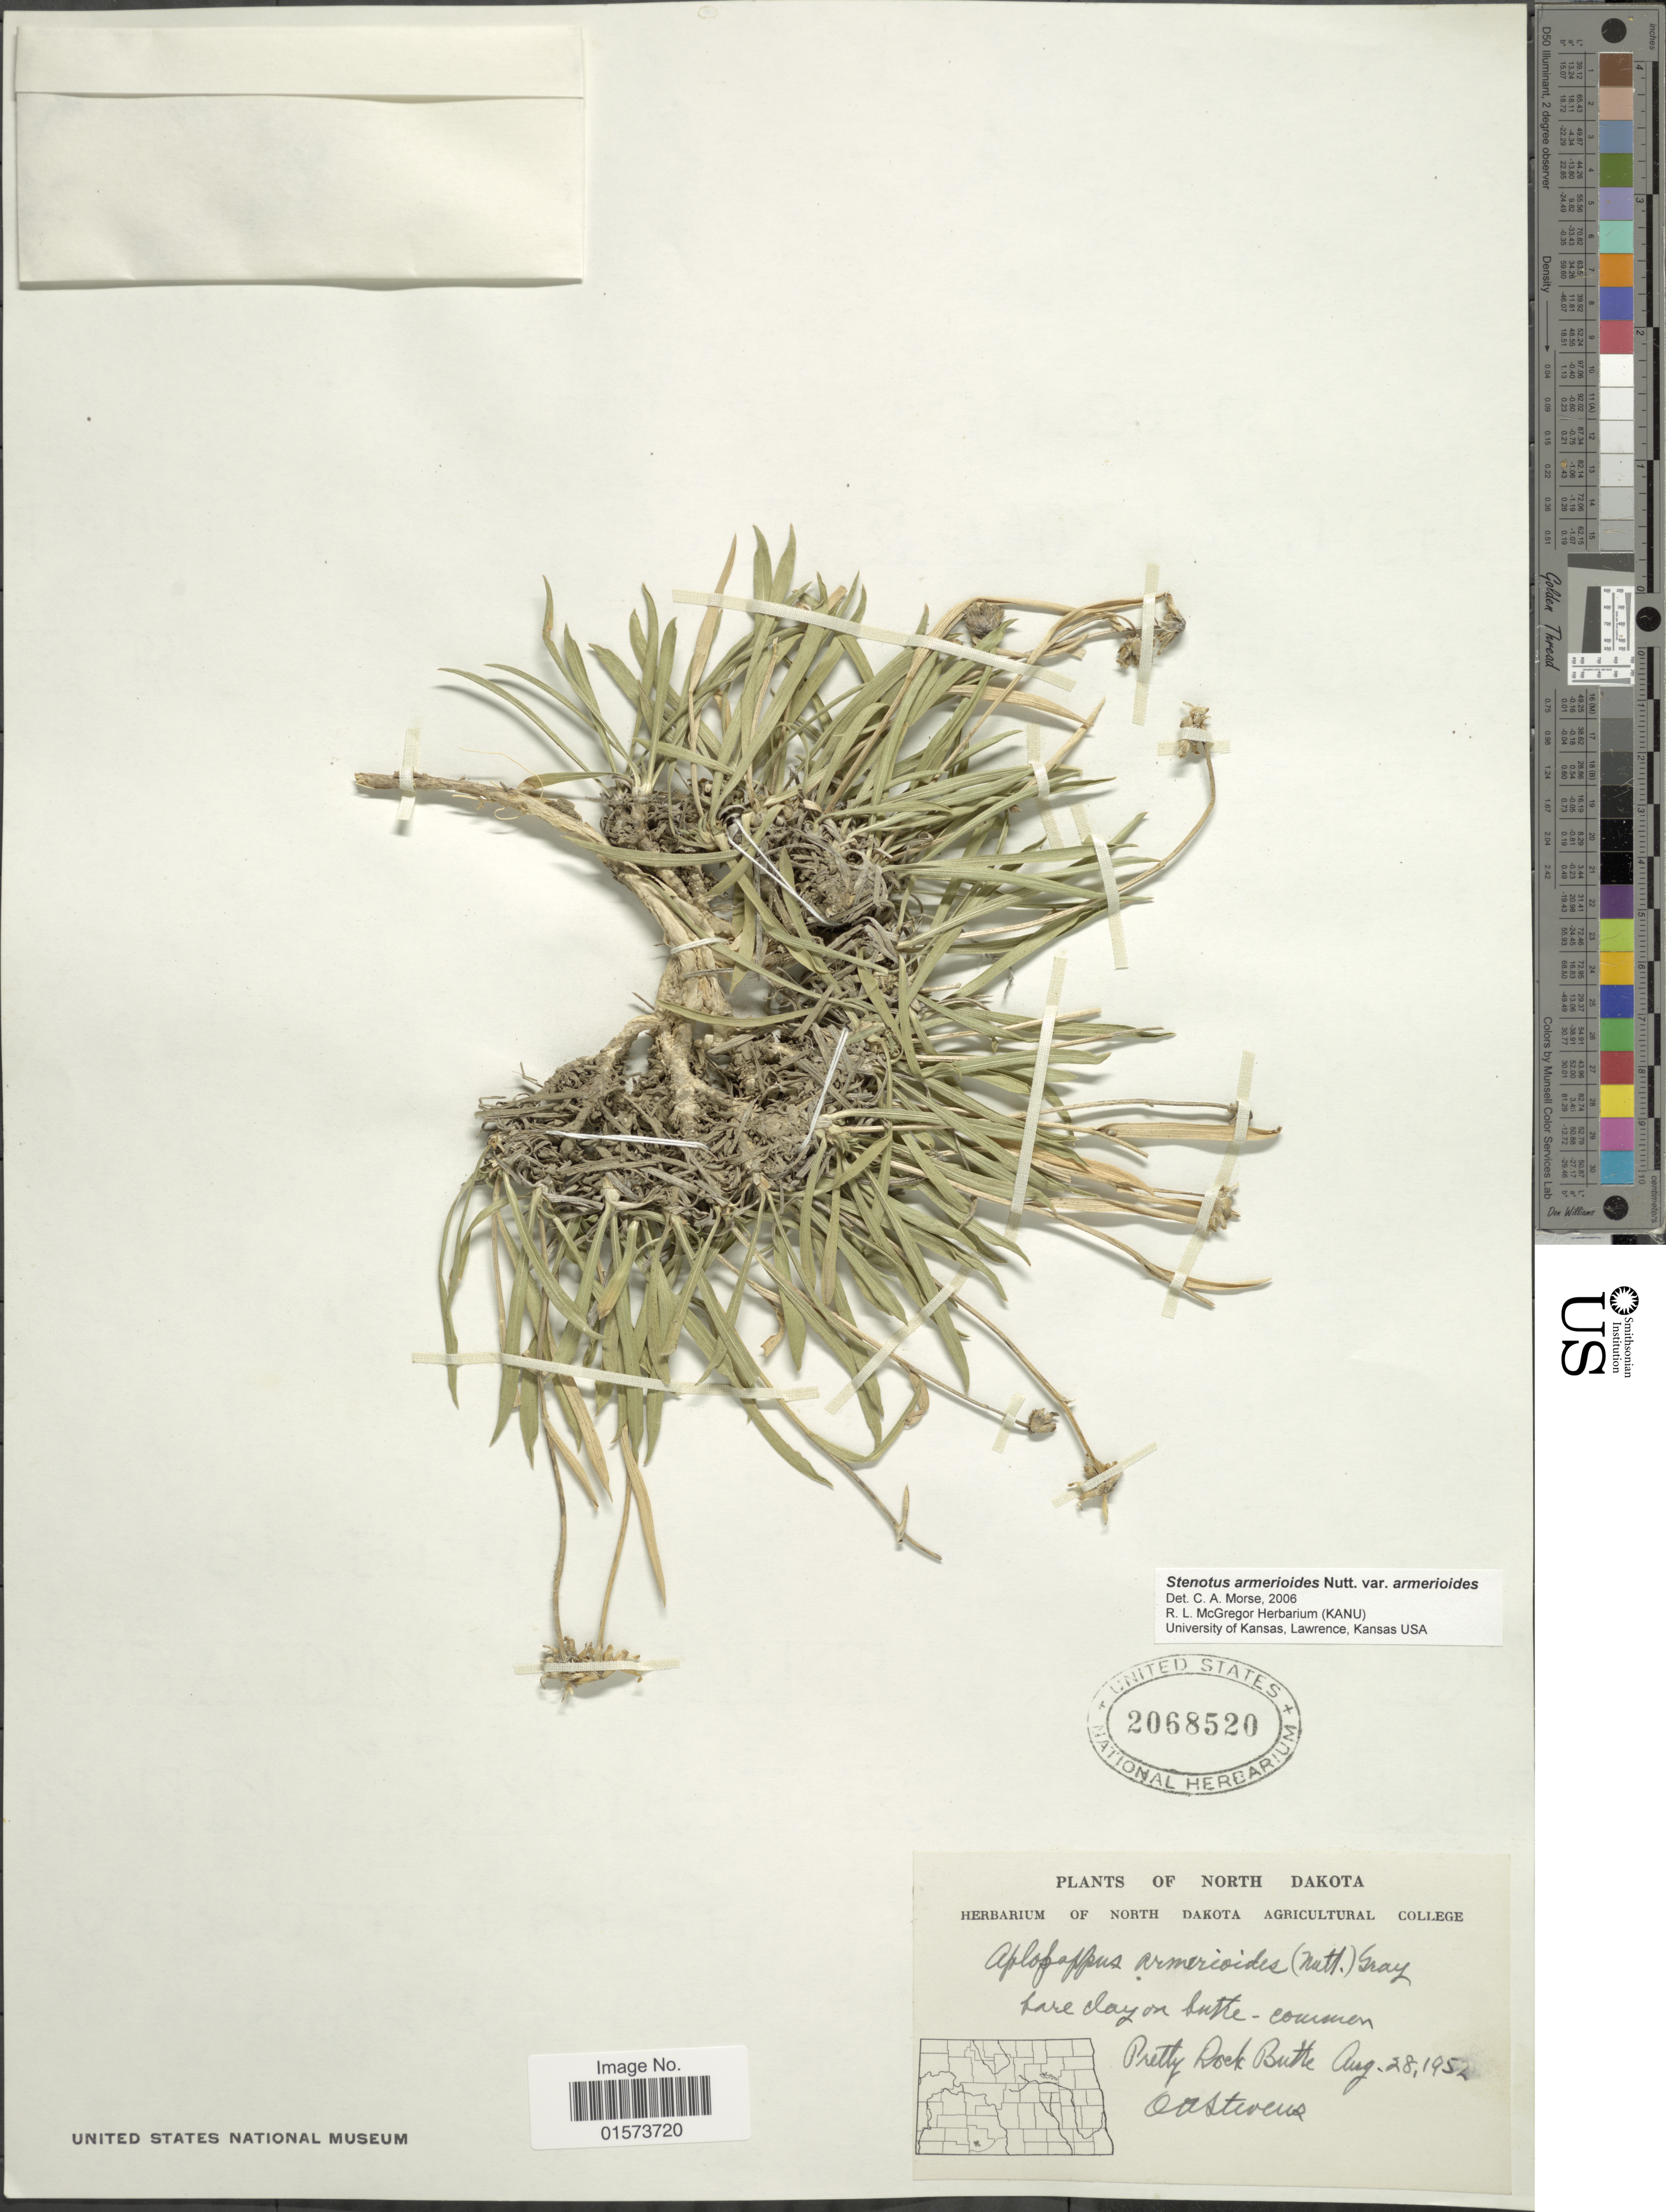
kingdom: Plantae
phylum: Tracheophyta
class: Magnoliopsida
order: Asterales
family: Asteraceae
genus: Stenotus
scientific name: Stenotus armerioides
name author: Nutt.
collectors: O. A. Stevens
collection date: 1952-08-28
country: United States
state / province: North Dakota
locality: Bare clay on butte, common, Pretty Rock Butte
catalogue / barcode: US 2068520